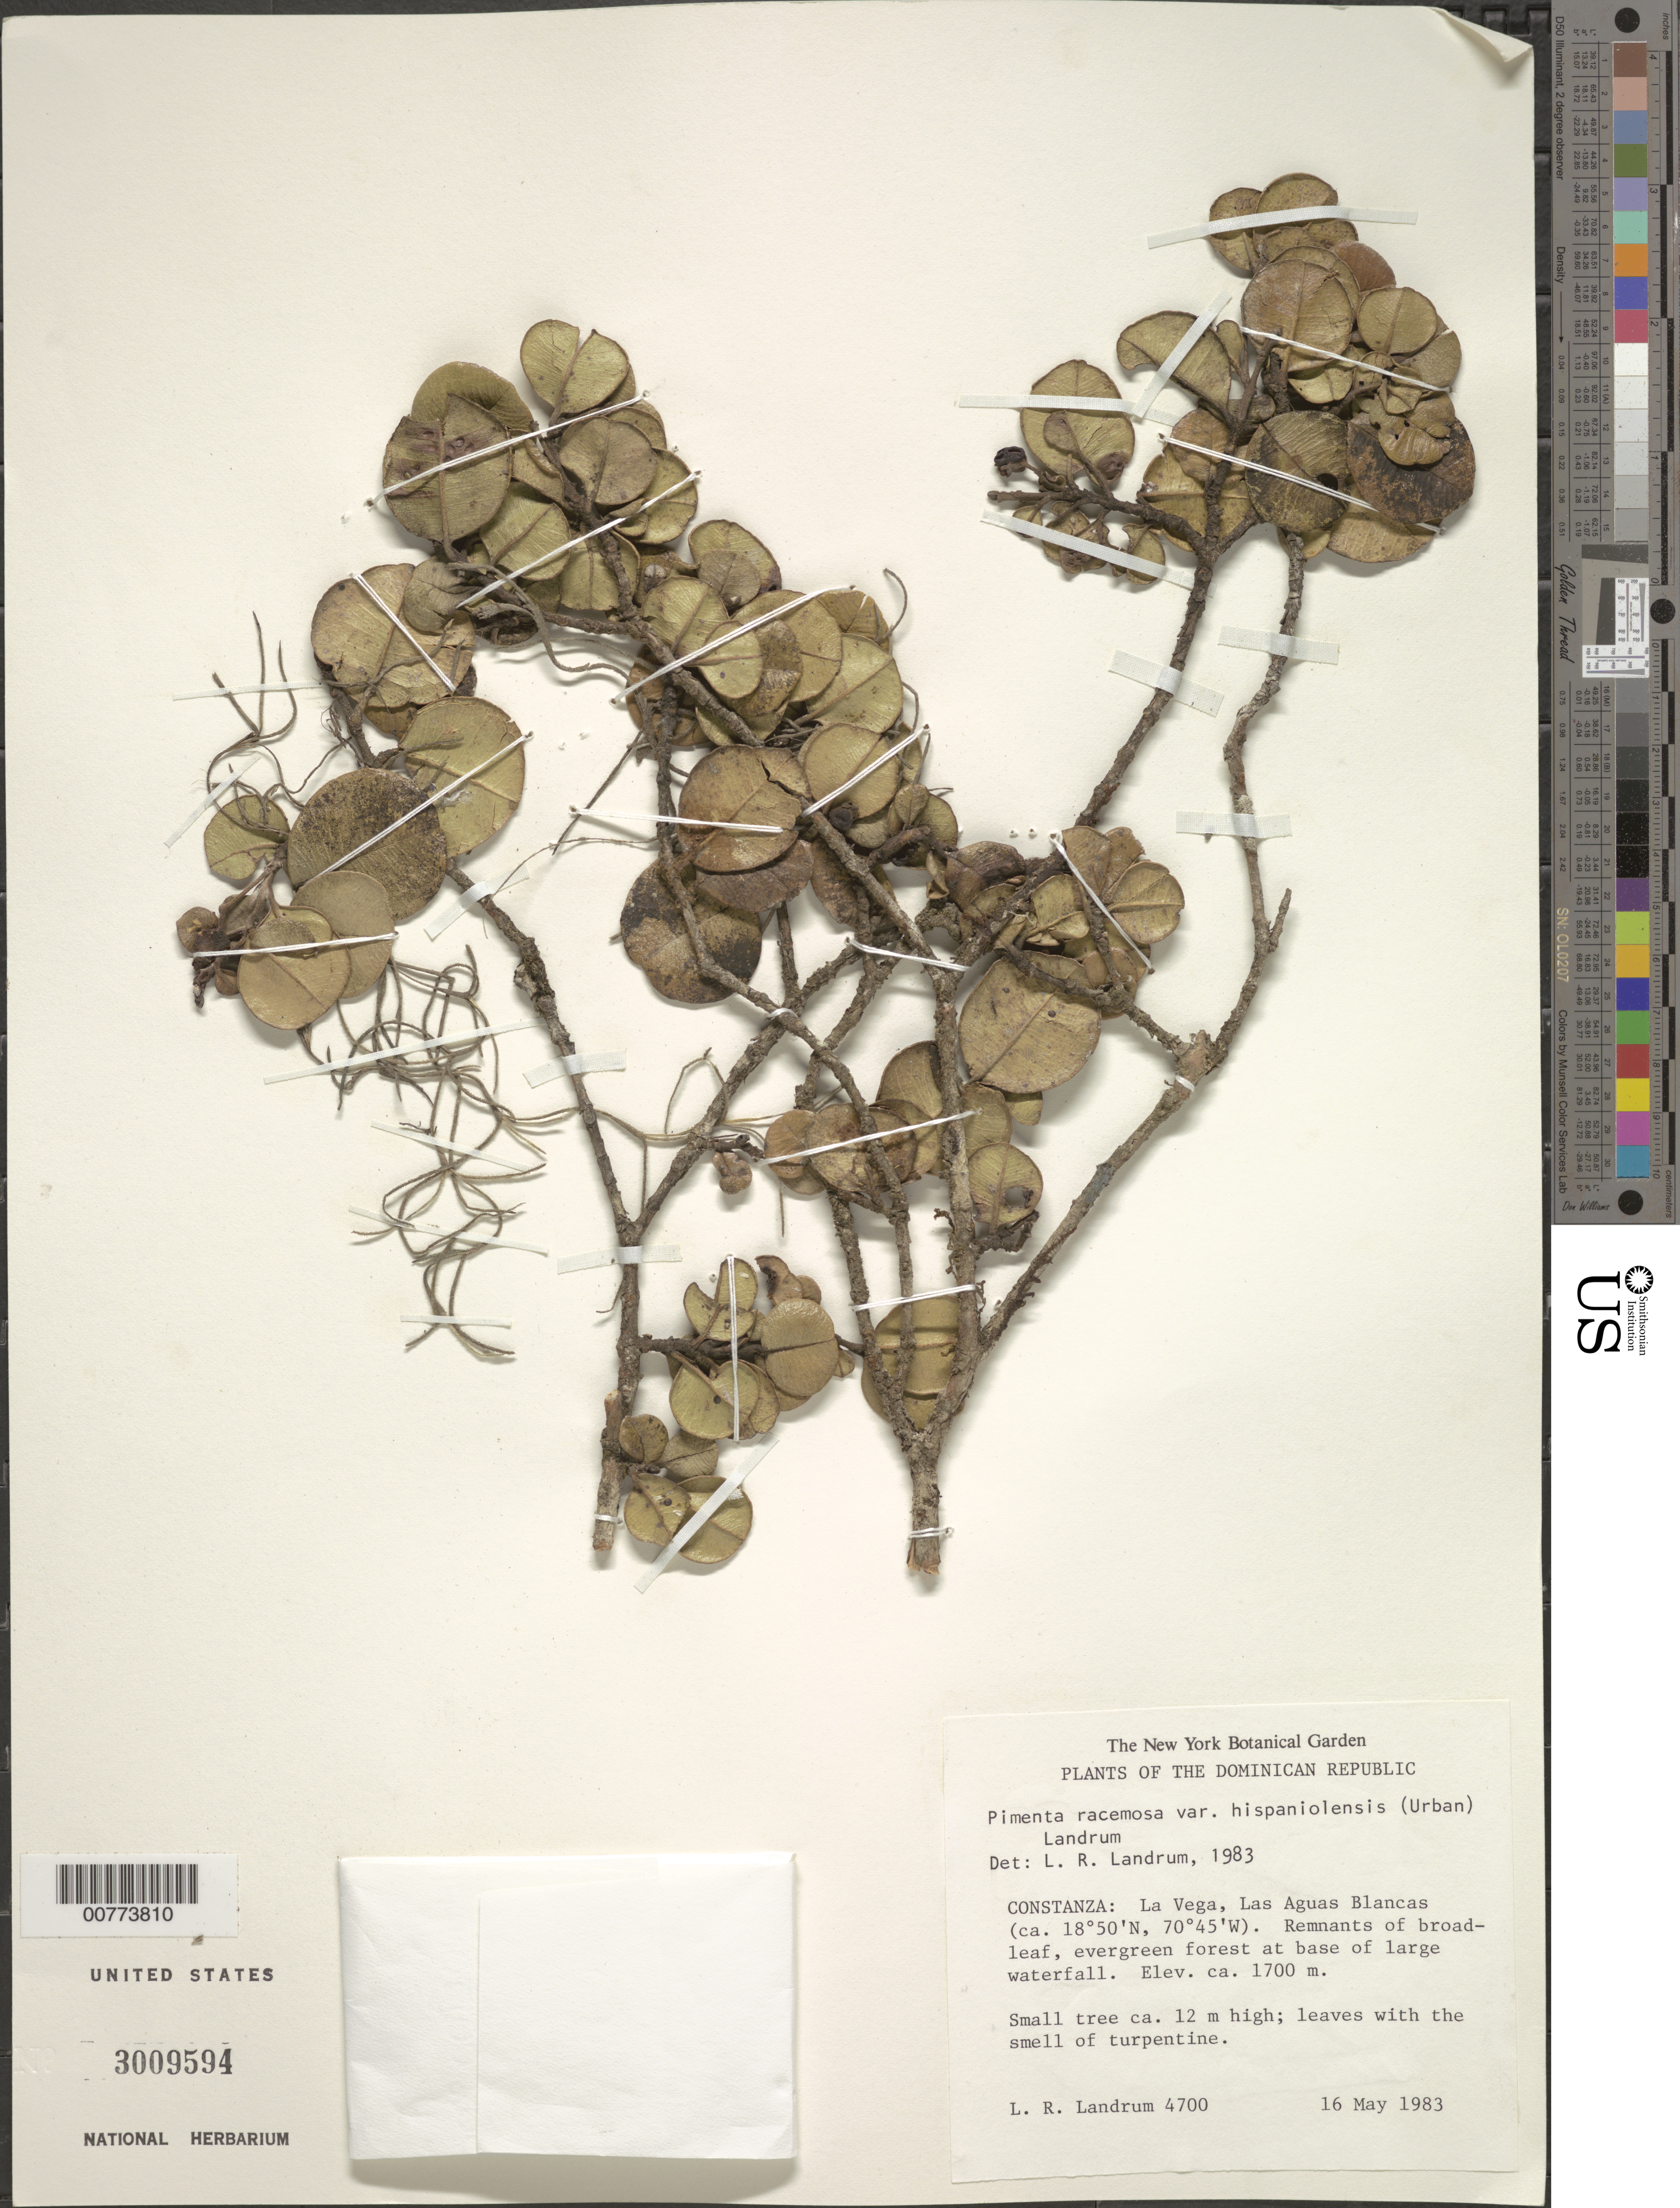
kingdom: Plantae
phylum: Tracheophyta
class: Magnoliopsida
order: Myrtales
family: Myrtaceae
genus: Pimenta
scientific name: Pimenta racemosa var. hispaniolensis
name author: (Urb.) Landrum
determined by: Landrum, L. R.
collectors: L. R. Landrum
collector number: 4700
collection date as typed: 16 May 1983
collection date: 1983-05-16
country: Dominican Republic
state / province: La Vega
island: Hispaniola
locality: Constanza, Las Aguas Blancas.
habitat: Remnants of broadleaf, evergreen forest at base of large waterfall.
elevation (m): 1700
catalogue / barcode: US 3009594